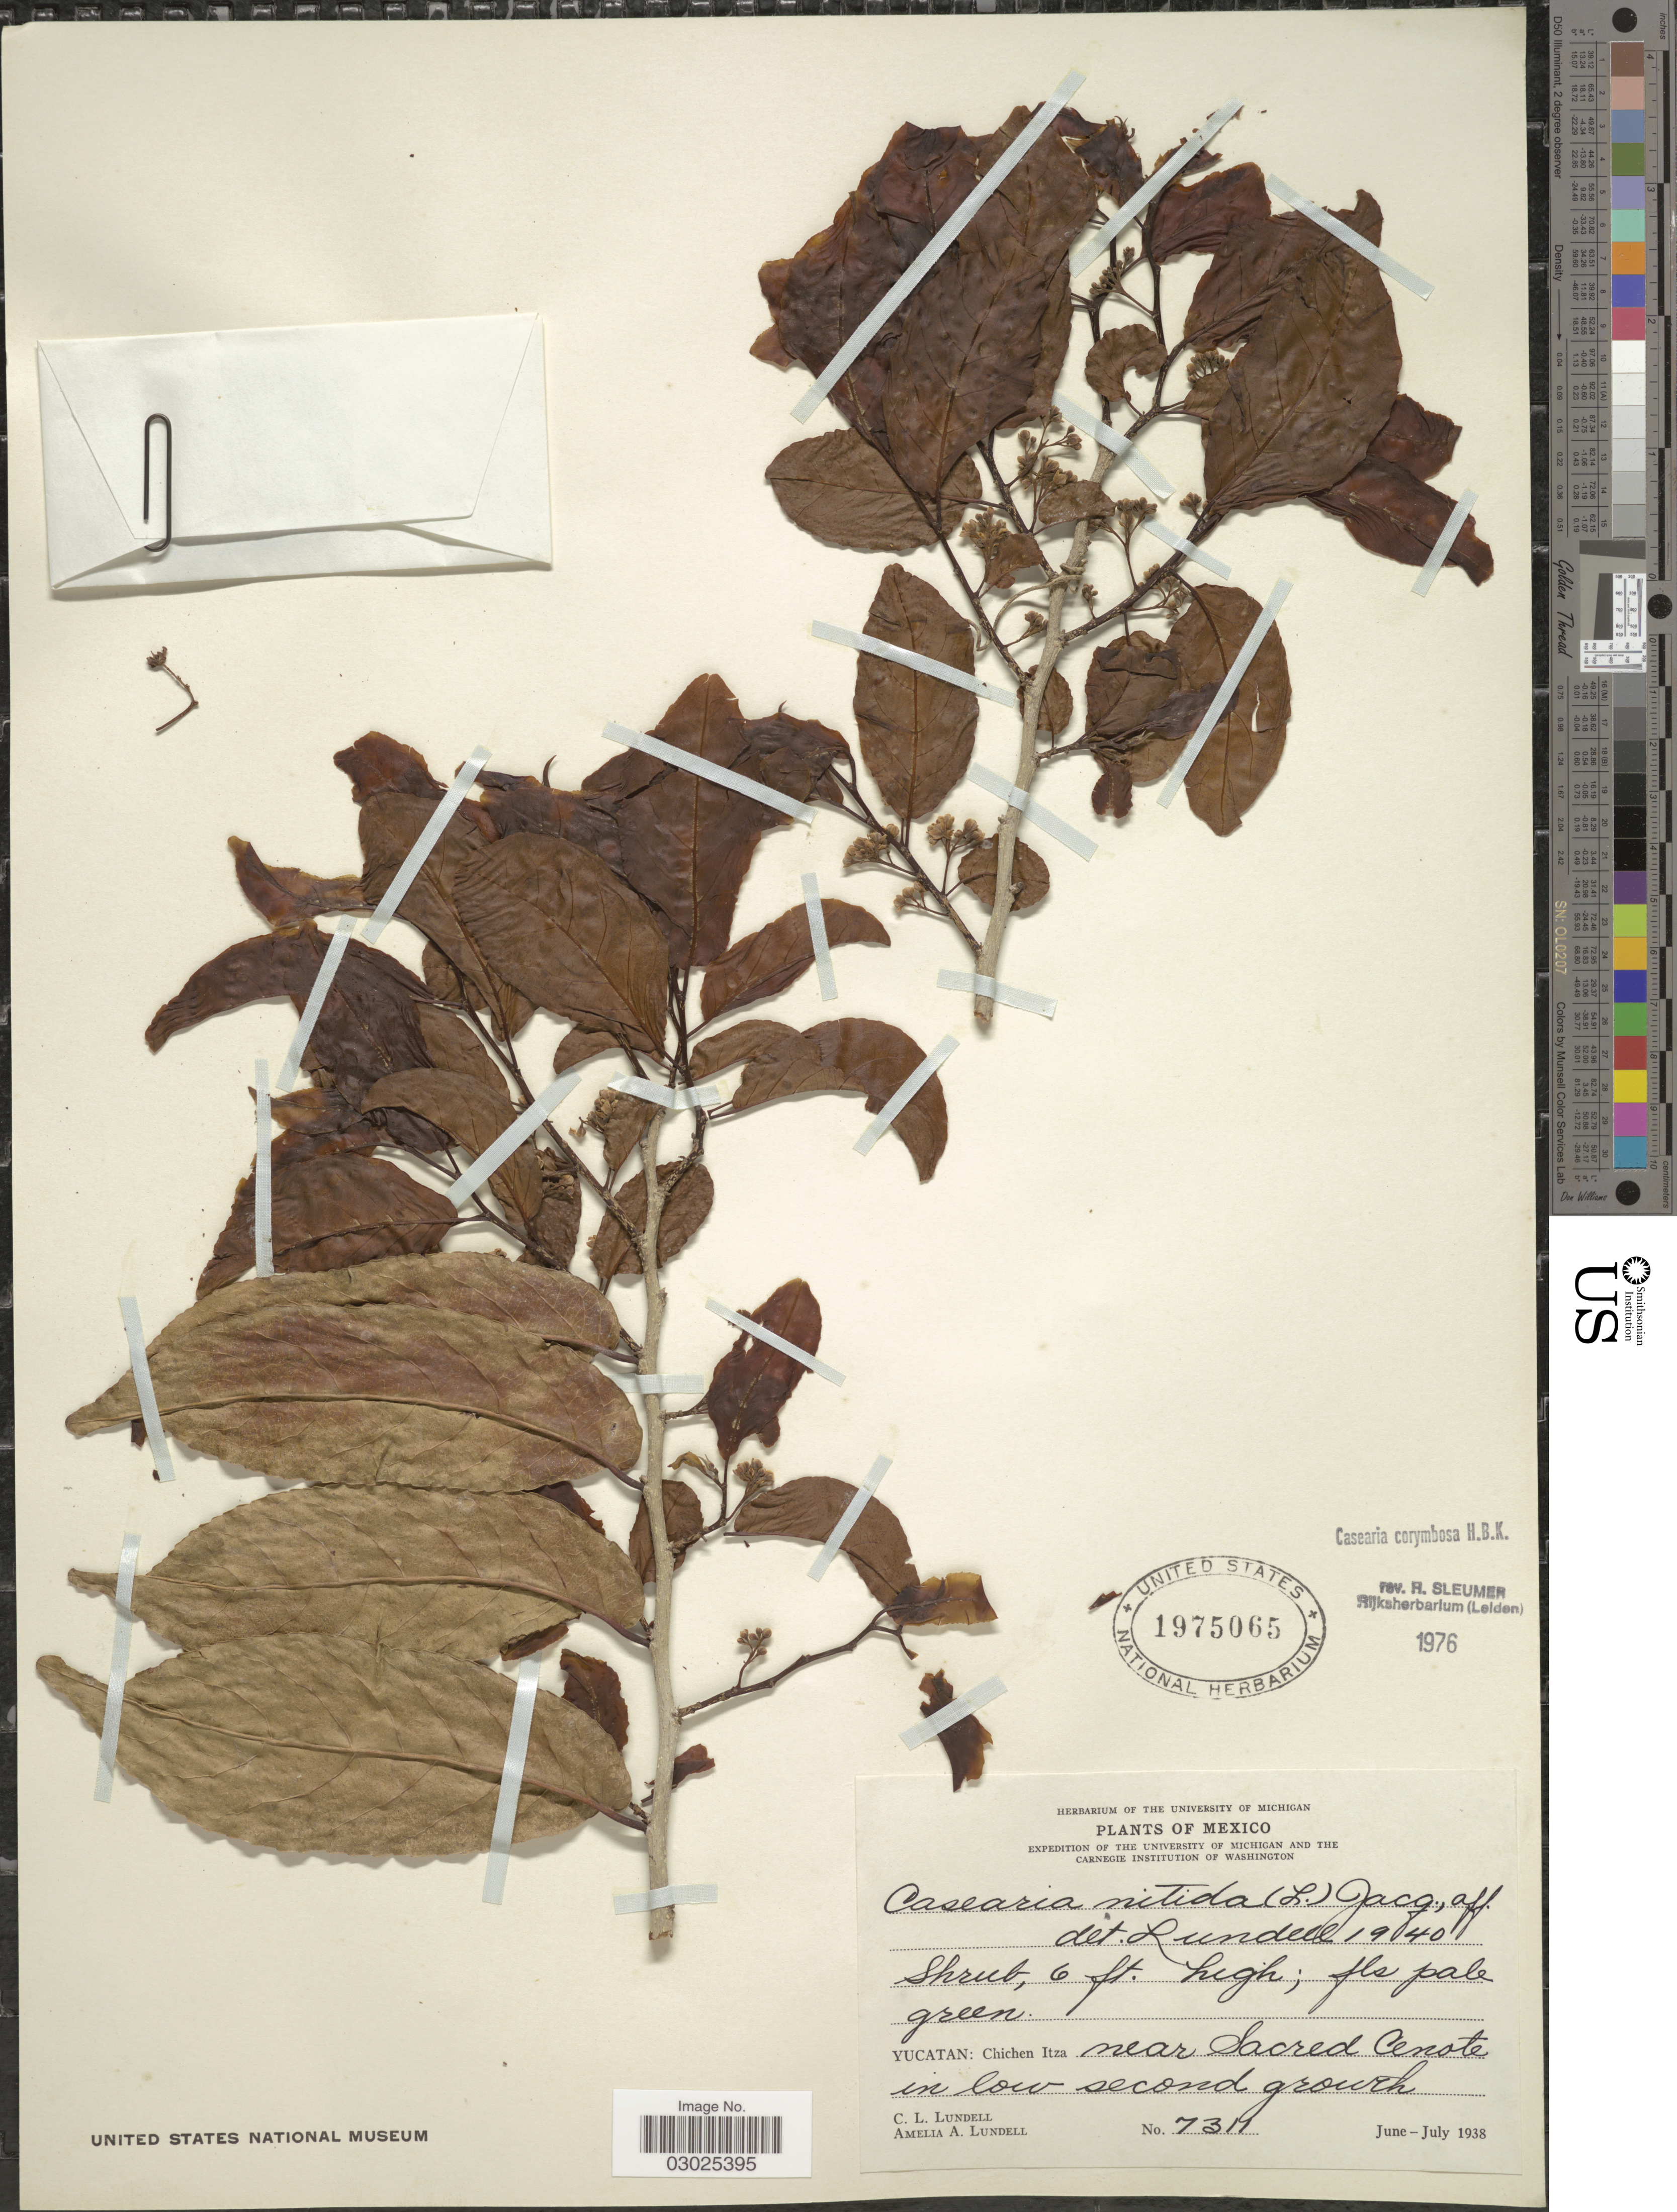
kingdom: Plantae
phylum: Tracheophyta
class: Magnoliopsida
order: Malpighiales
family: Salicaceae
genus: Casearia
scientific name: Casearia corymbosa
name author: Kunth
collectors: C. L. Lundell & A. A. Lundell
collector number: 7311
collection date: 1938-06/1938-07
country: Mexico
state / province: Yucatán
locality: Chichen Itza near Sacred Cenote.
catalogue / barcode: US 1975065